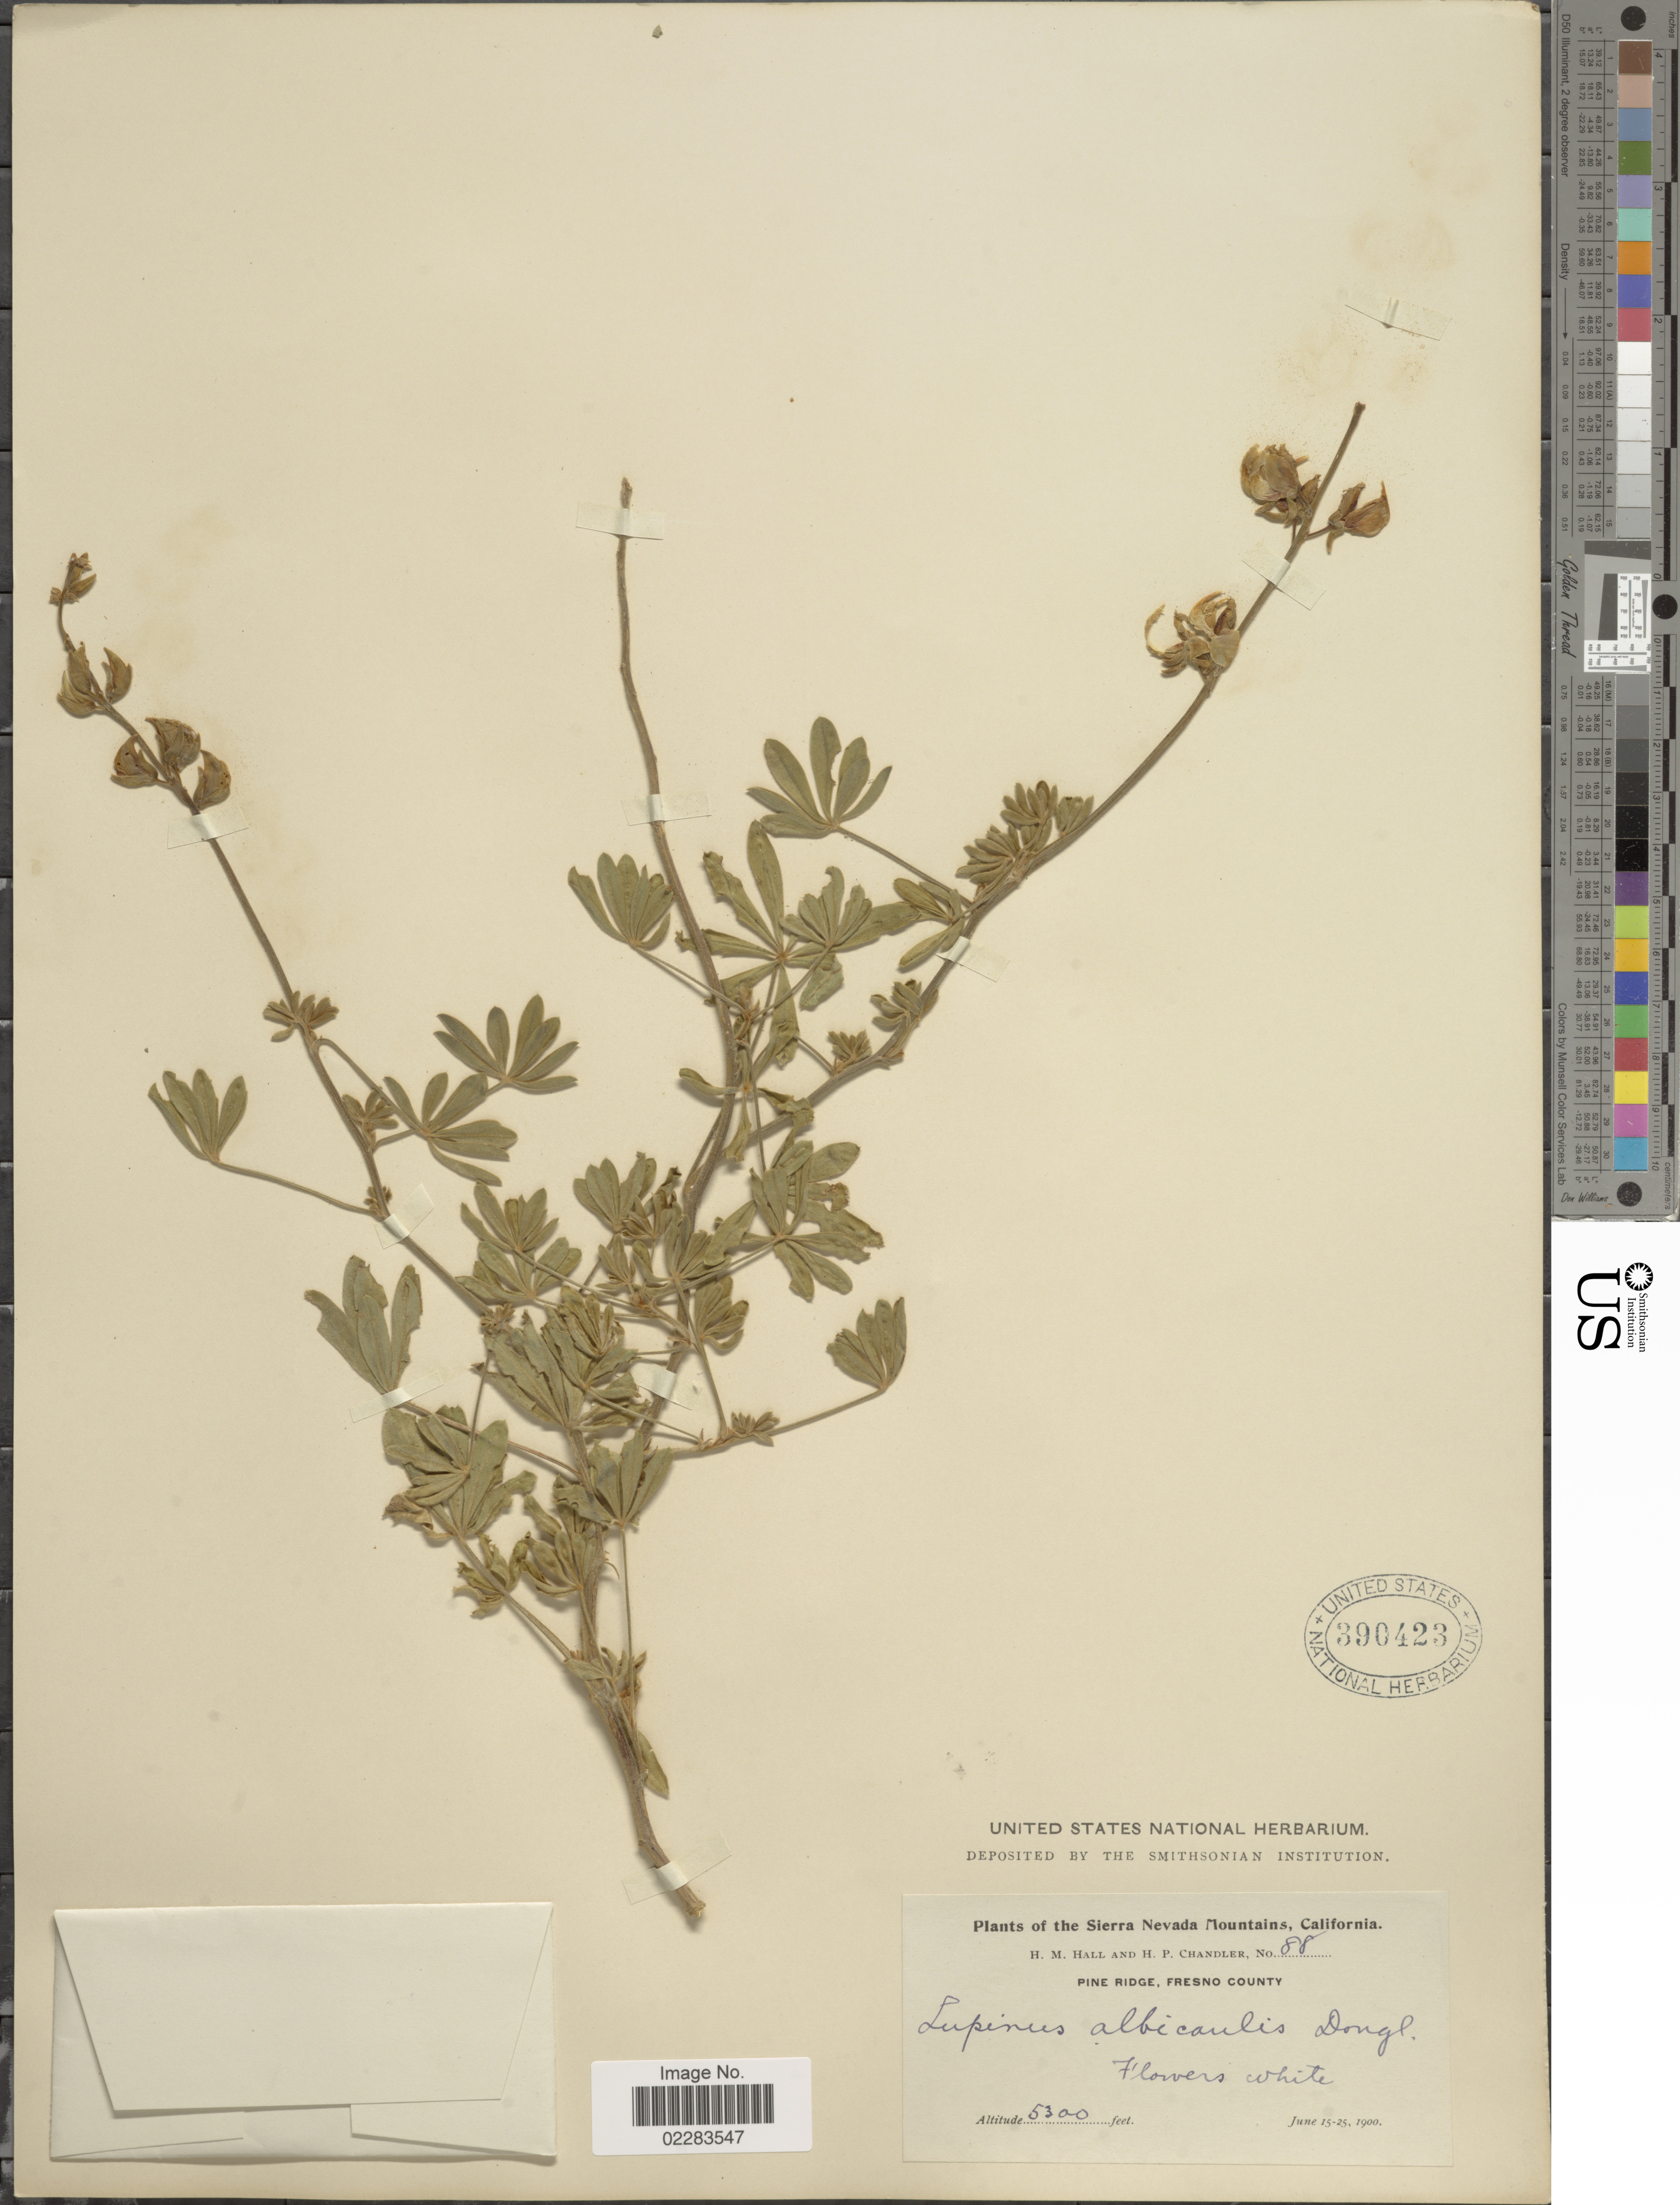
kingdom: Plantae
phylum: Tracheophyta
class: Magnoliopsida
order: Fabales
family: Fabaceae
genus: Lupinus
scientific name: Lupinus albicaulis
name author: Douglas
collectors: H. M. Hall & H. Chandler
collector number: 88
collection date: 1900-06-15/1900-06-25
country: United States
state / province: California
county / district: Fresno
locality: Sierra Nevada Mountains. Pine Ridge, Fresno County.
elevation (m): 1615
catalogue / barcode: US 390423